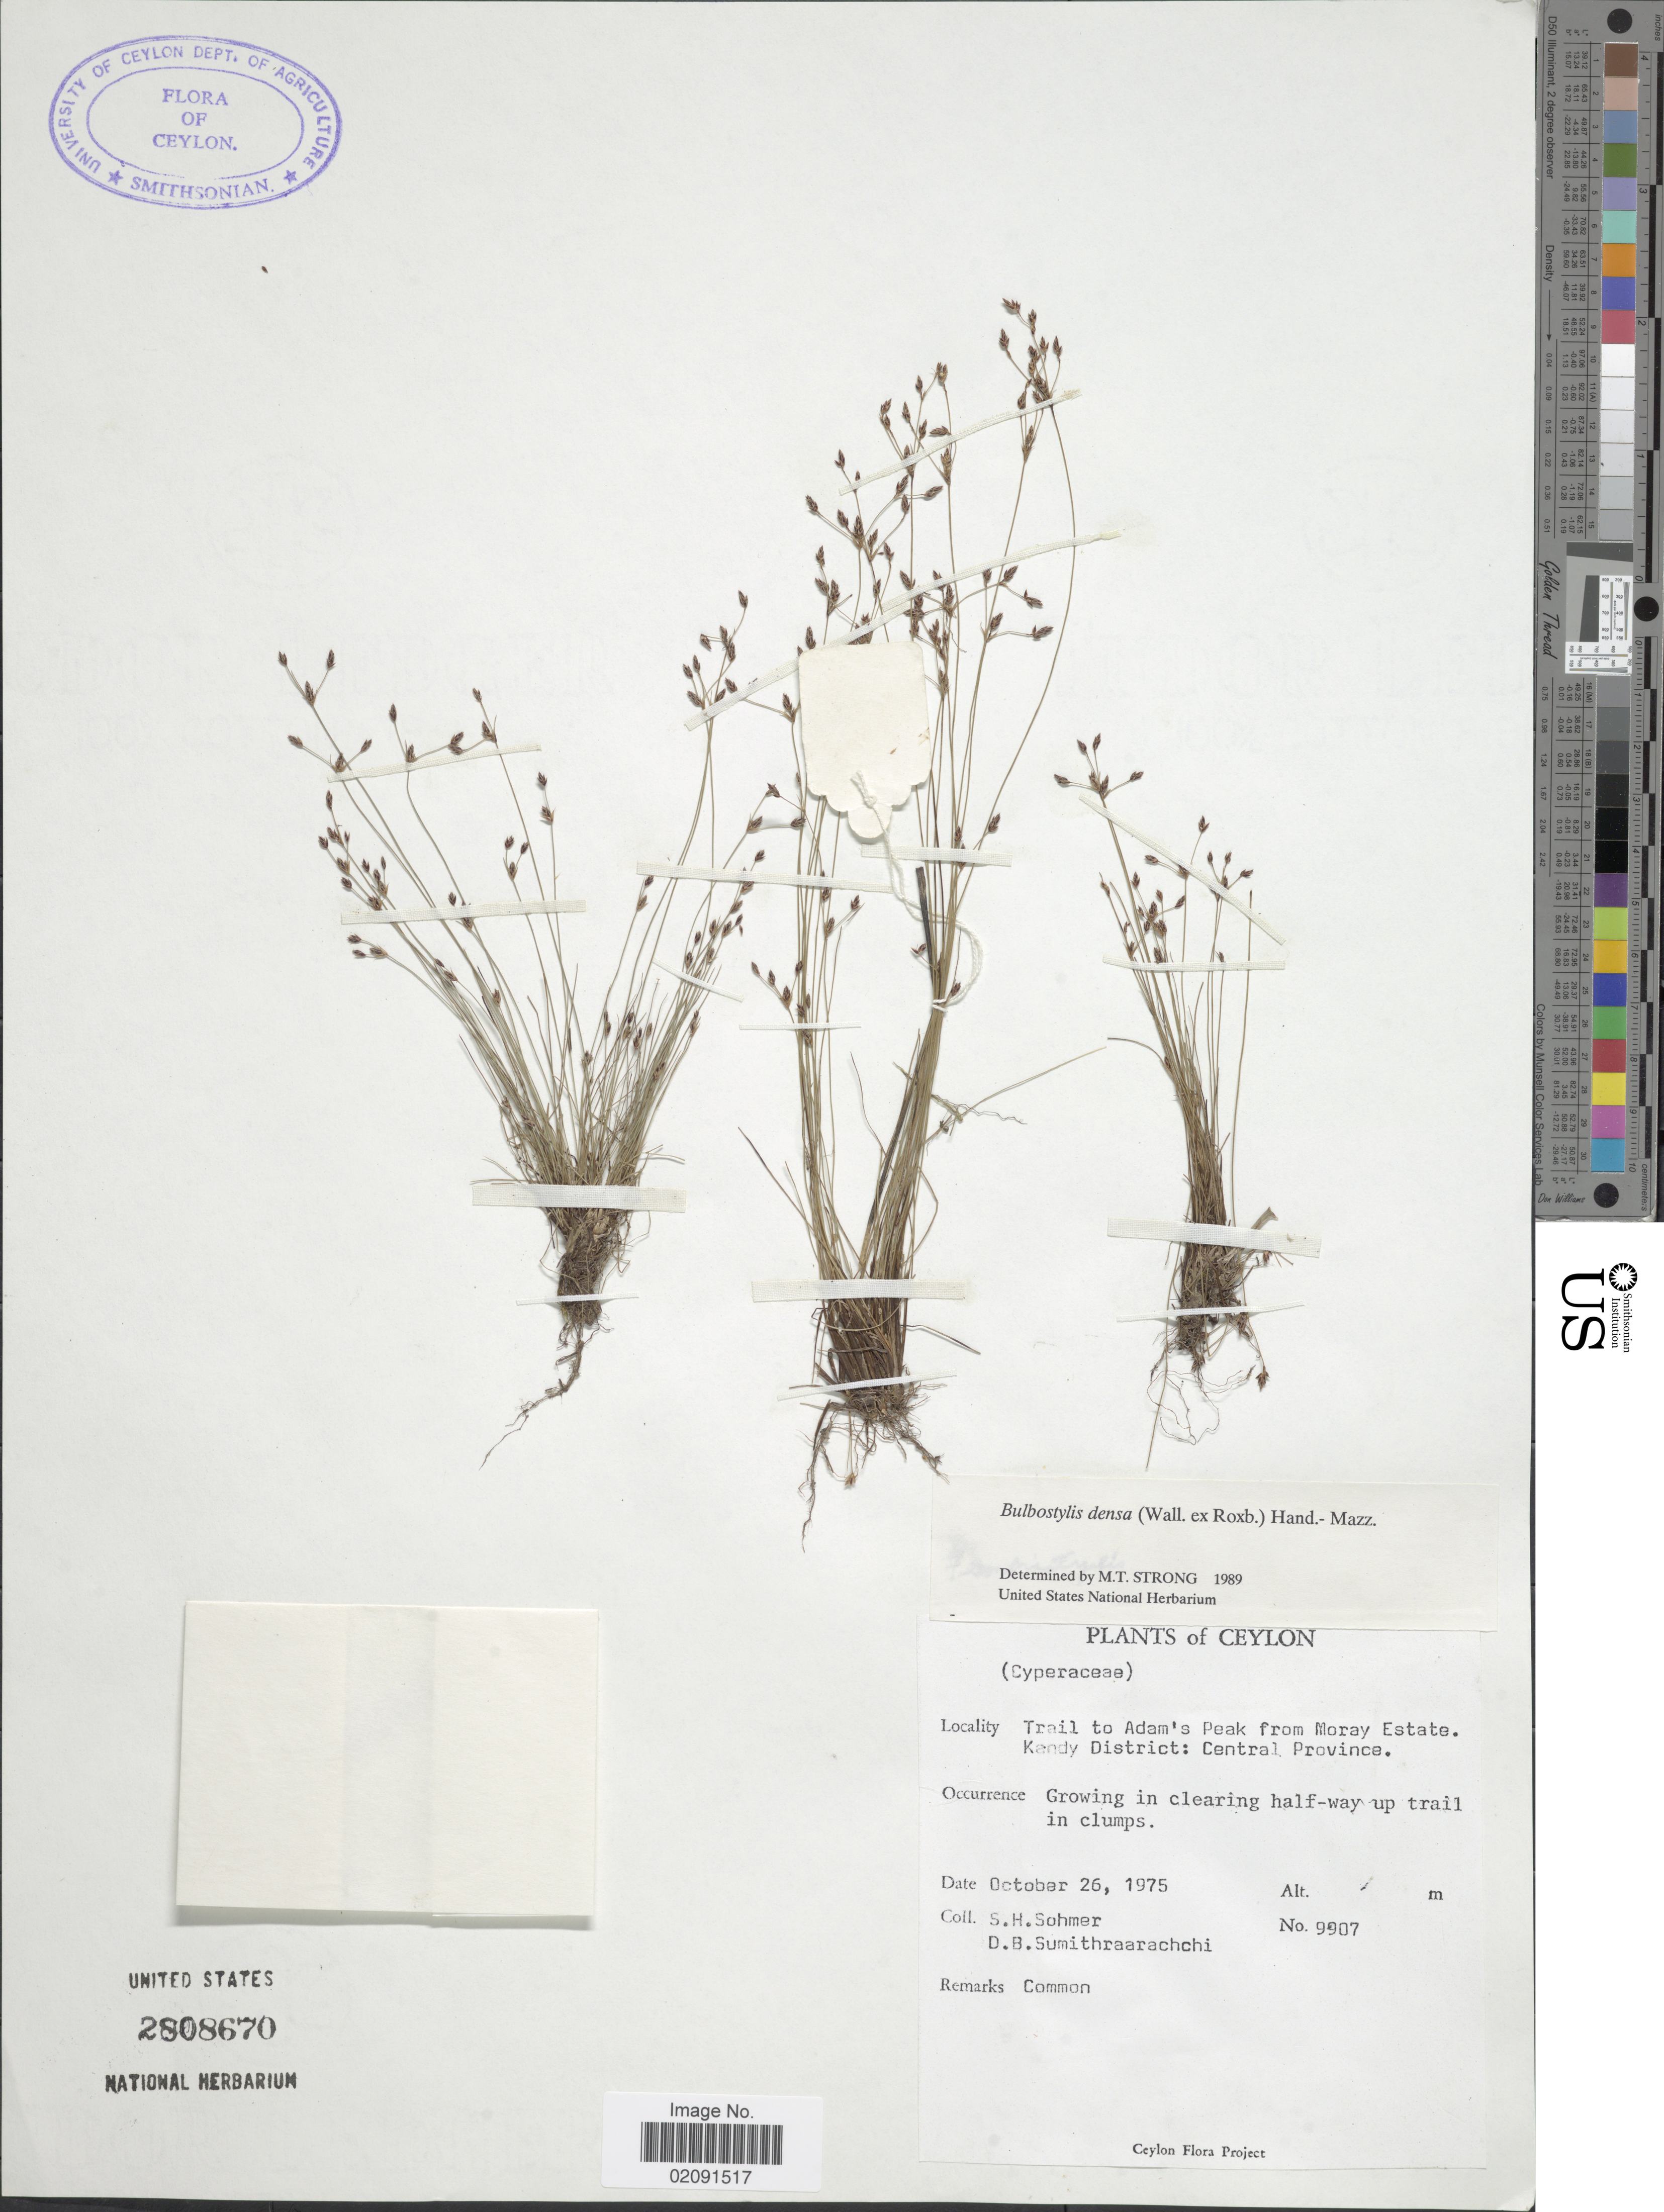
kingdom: Plantae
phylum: Tracheophyta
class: Liliopsida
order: Poales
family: Cyperaceae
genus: Bulbostylis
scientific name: Bulbostylis densa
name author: (Wall.) Hand.-Mazz.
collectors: S. H. Sohmer & D. B. Sumithraarachchi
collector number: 9907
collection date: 1975-10-26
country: Sri Lanka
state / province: Central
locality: Trail to Adam's Peak from Moray Estate, Kandy District, in clearing half-way up trail.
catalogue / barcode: US 2808670